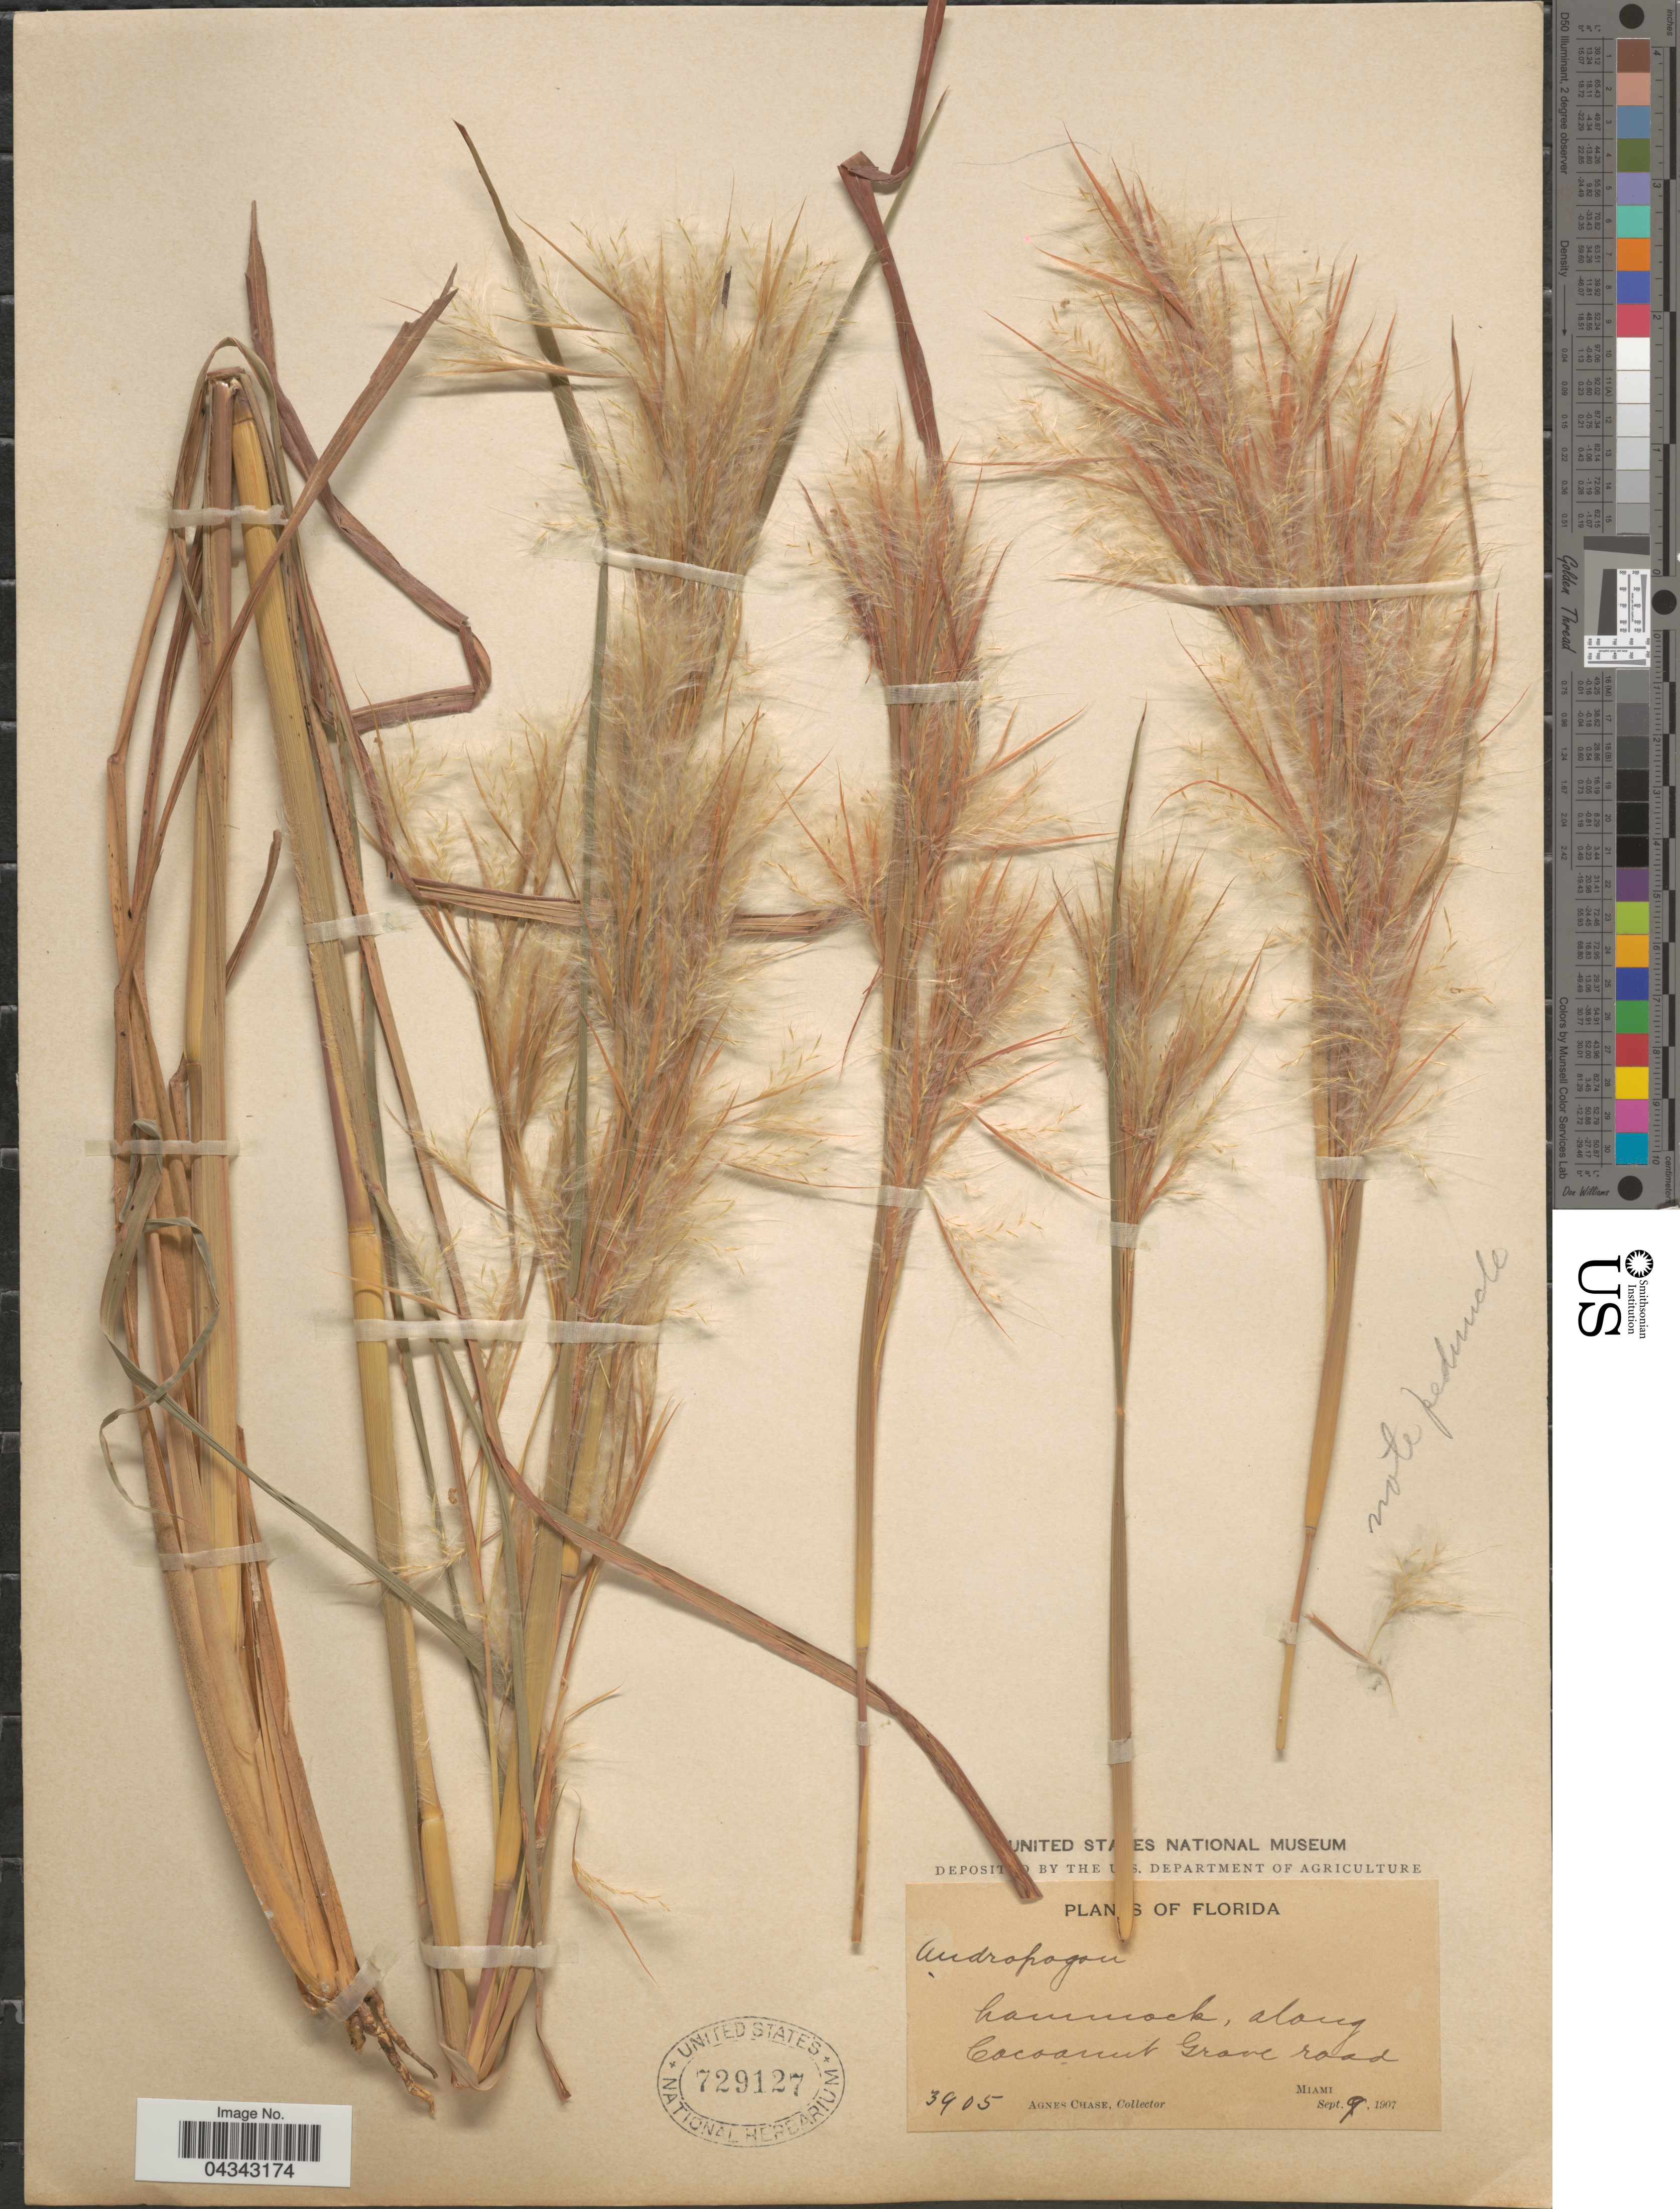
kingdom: Plantae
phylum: Tracheophyta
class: Liliopsida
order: Poales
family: Poaceae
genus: Andropogon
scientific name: Andropogon glomeratus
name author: (Walter) Britton, Stearns & Poggenb.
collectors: A. Chase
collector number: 3905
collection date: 1907-09-09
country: United States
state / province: Florida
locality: Hammock, along Cocoonut Grove road. Miami.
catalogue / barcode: US 729127